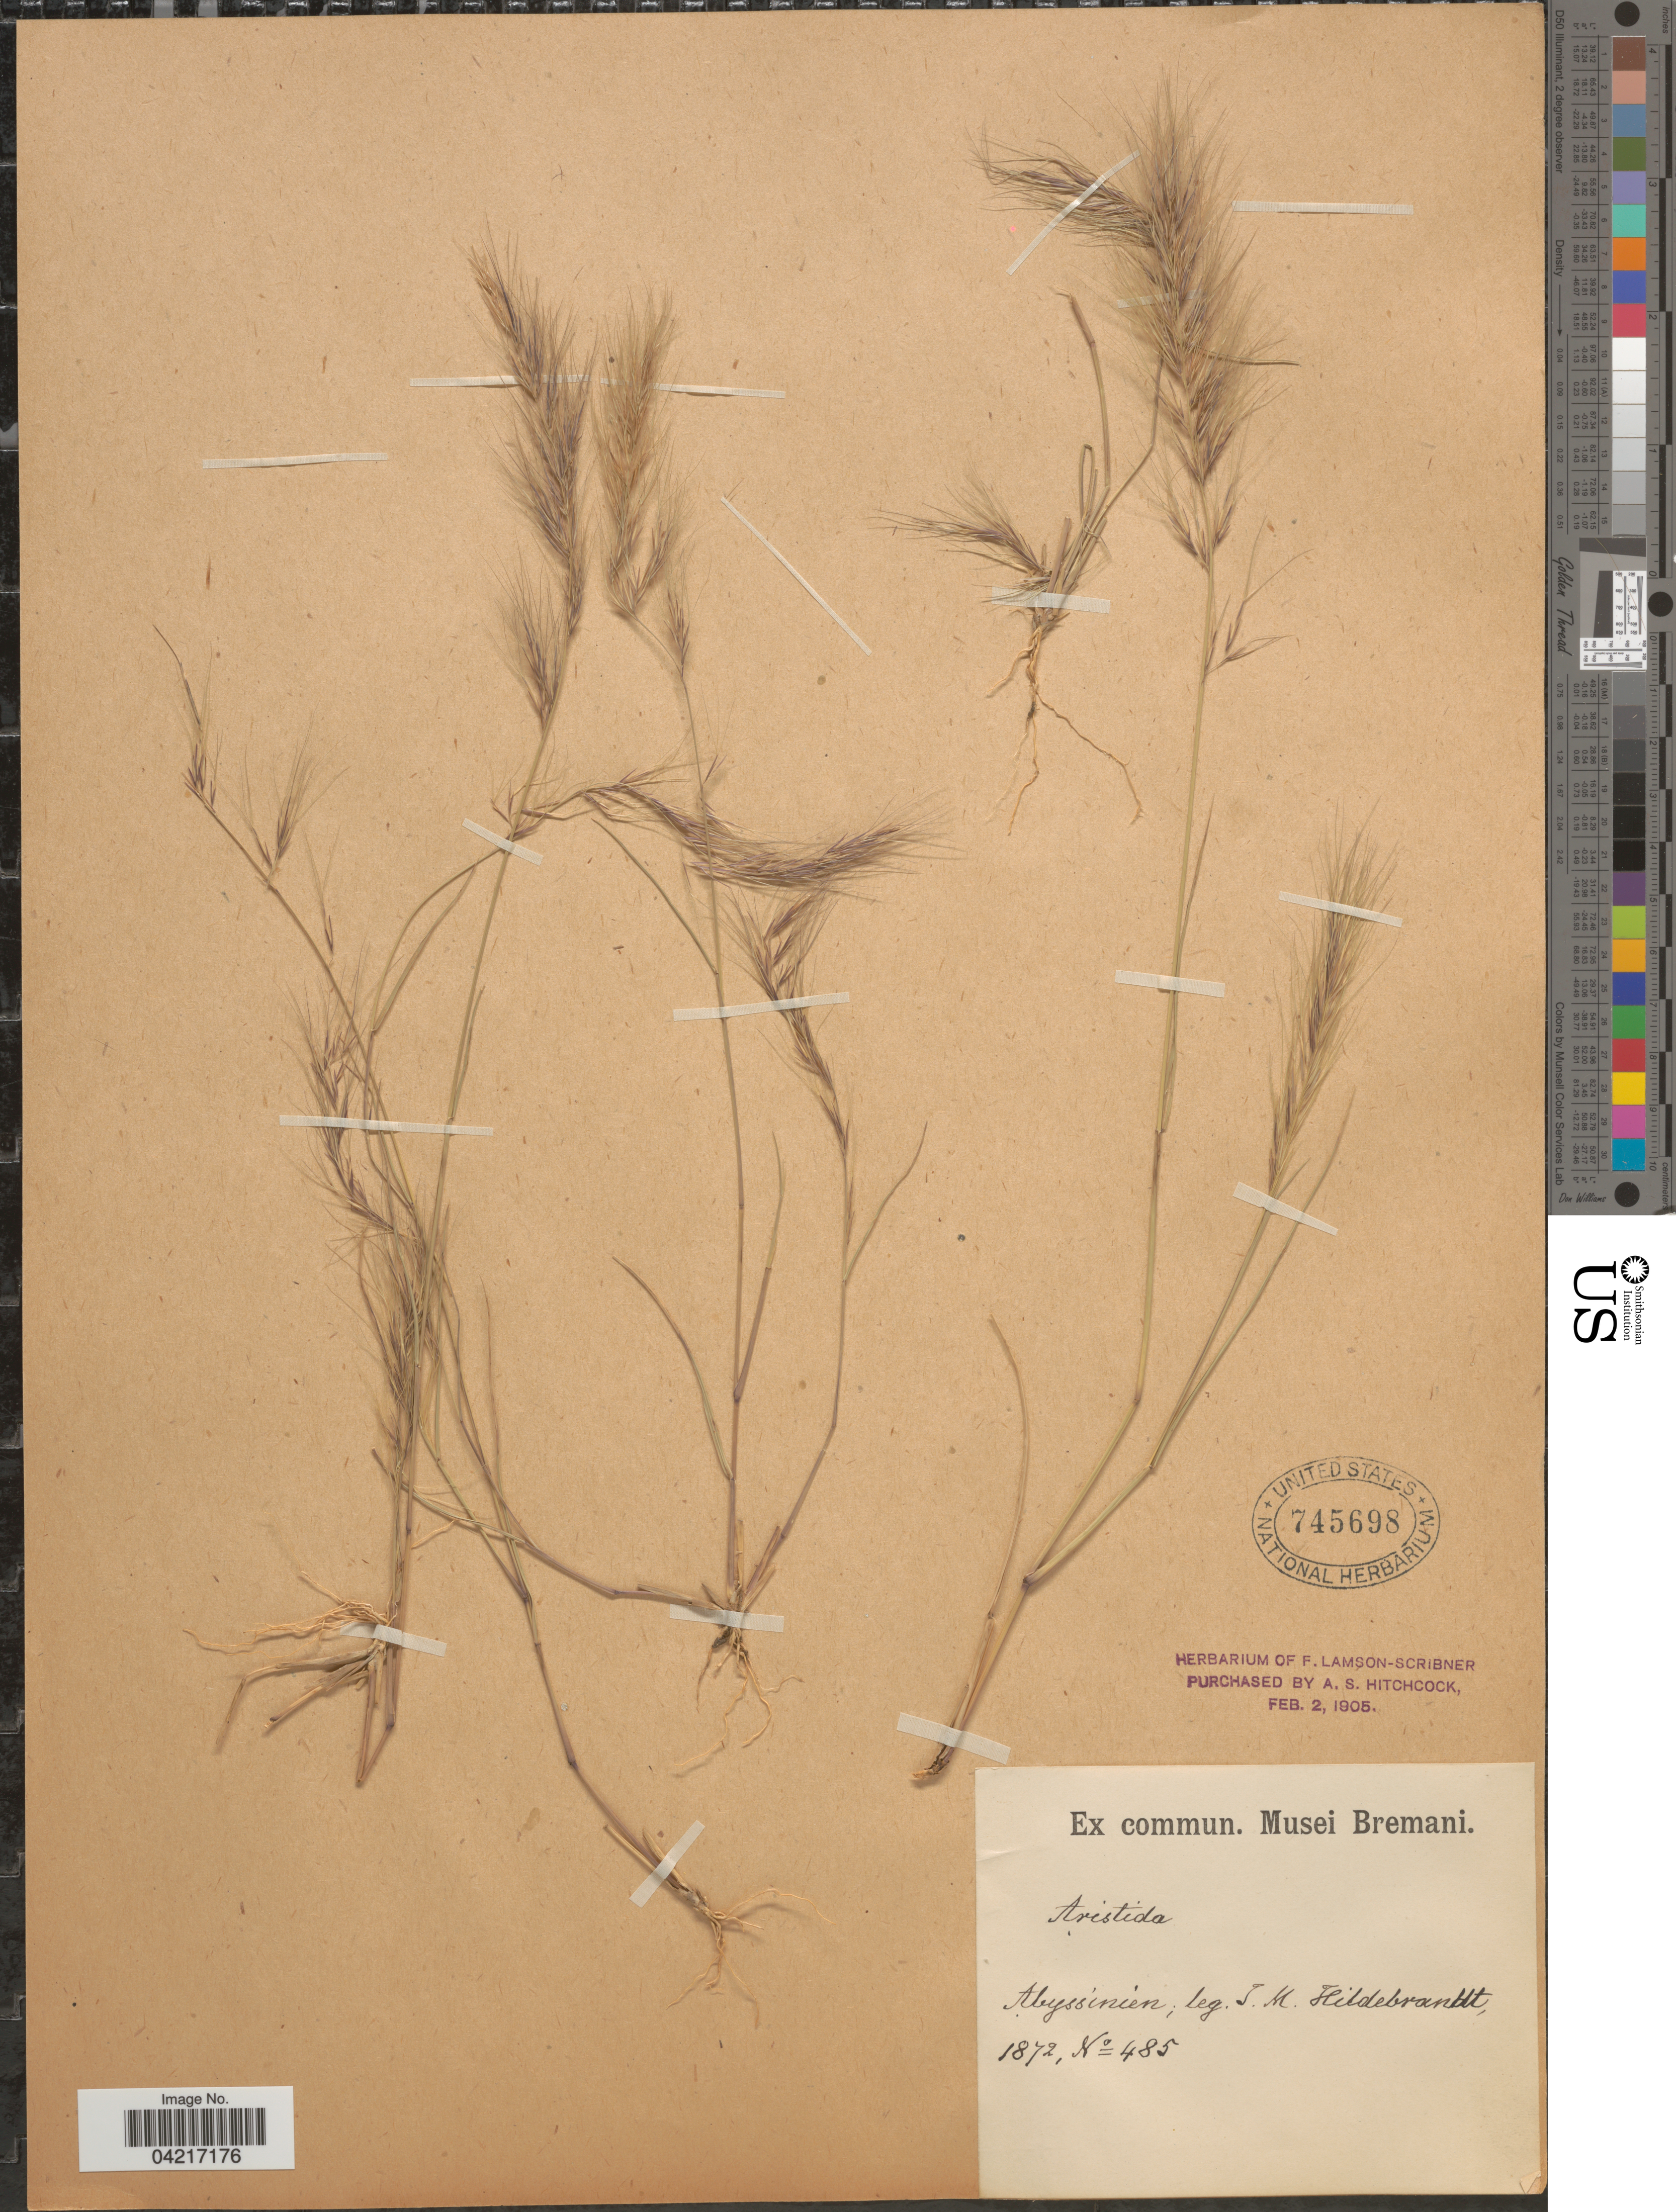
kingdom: Plantae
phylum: Tracheophyta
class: Liliopsida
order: Poales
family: Poaceae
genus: Aristida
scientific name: Aristida adscensionis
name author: L.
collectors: J. Hildebrandt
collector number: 485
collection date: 1872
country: Ethiopia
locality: Abyssinien.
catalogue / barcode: US 745698